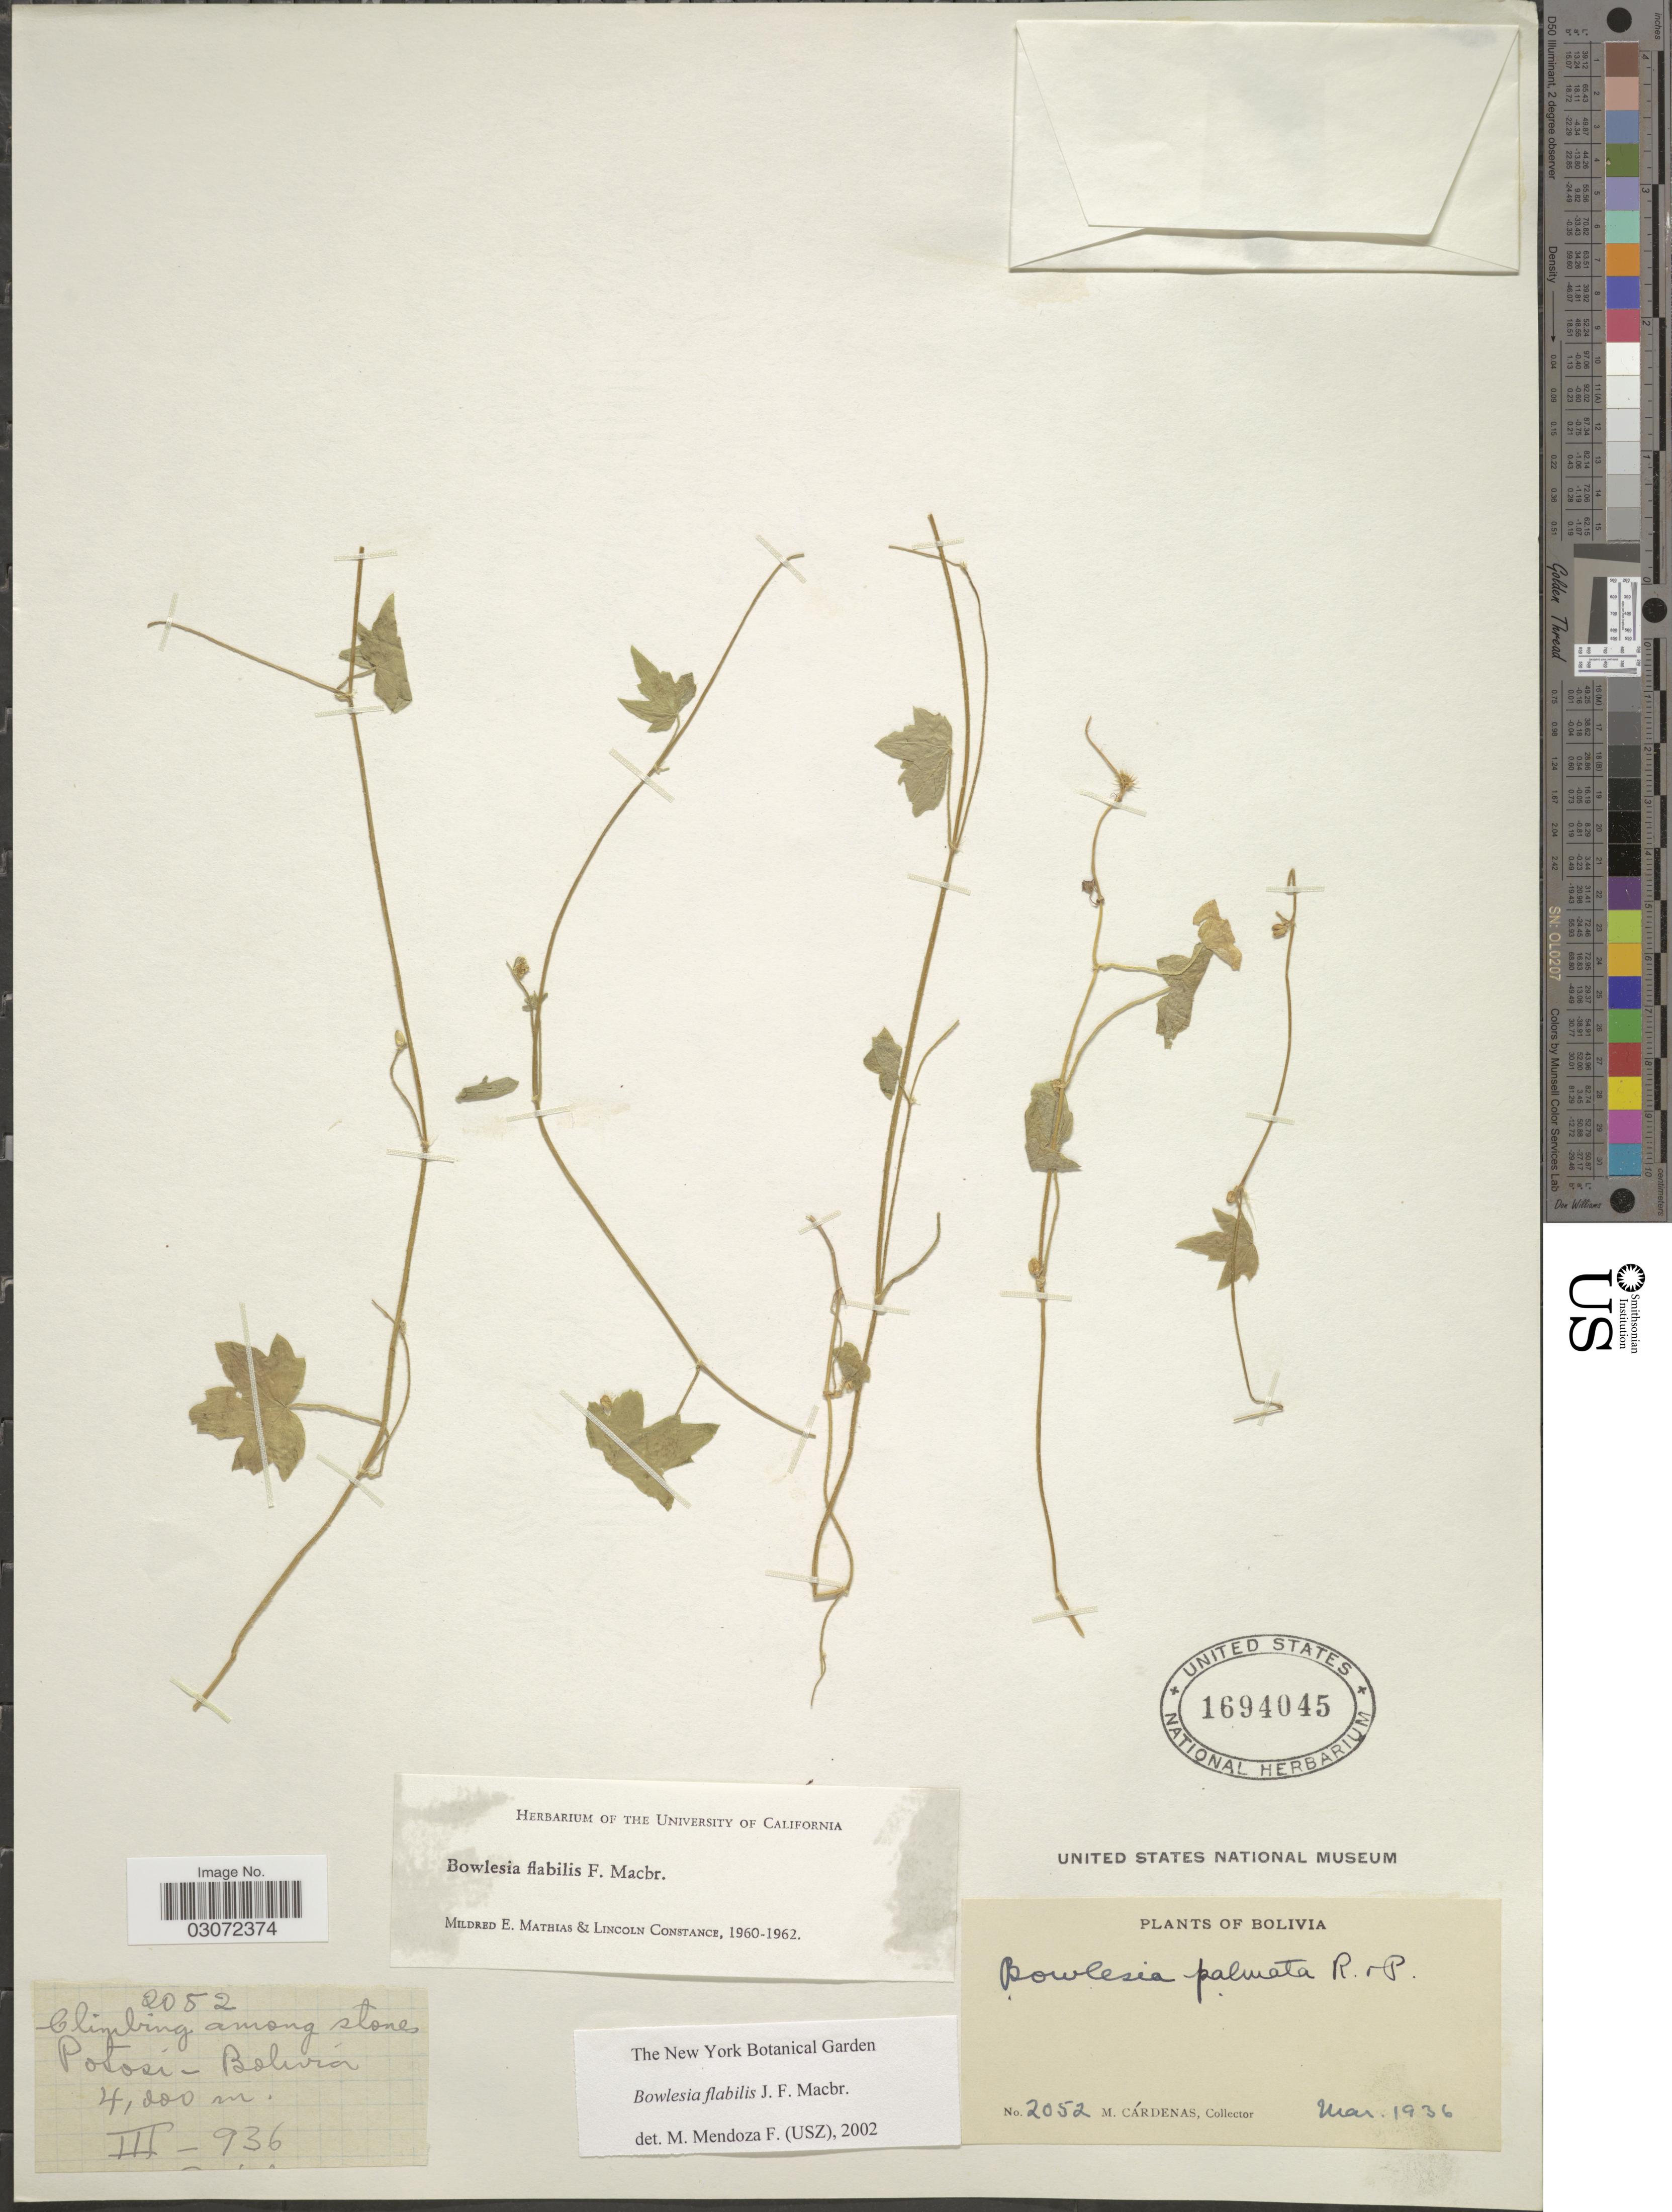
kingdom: Plantae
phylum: Tracheophyta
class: Magnoliopsida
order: Apiales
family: Apiaceae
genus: Bowlesia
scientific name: Bowlesia flabilis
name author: J.F. Macbr.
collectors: M. Cárdenas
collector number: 2052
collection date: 1936-03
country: Bolivia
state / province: Potosi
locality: Climbing stones Potosi.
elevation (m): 4000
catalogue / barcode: US 1694045